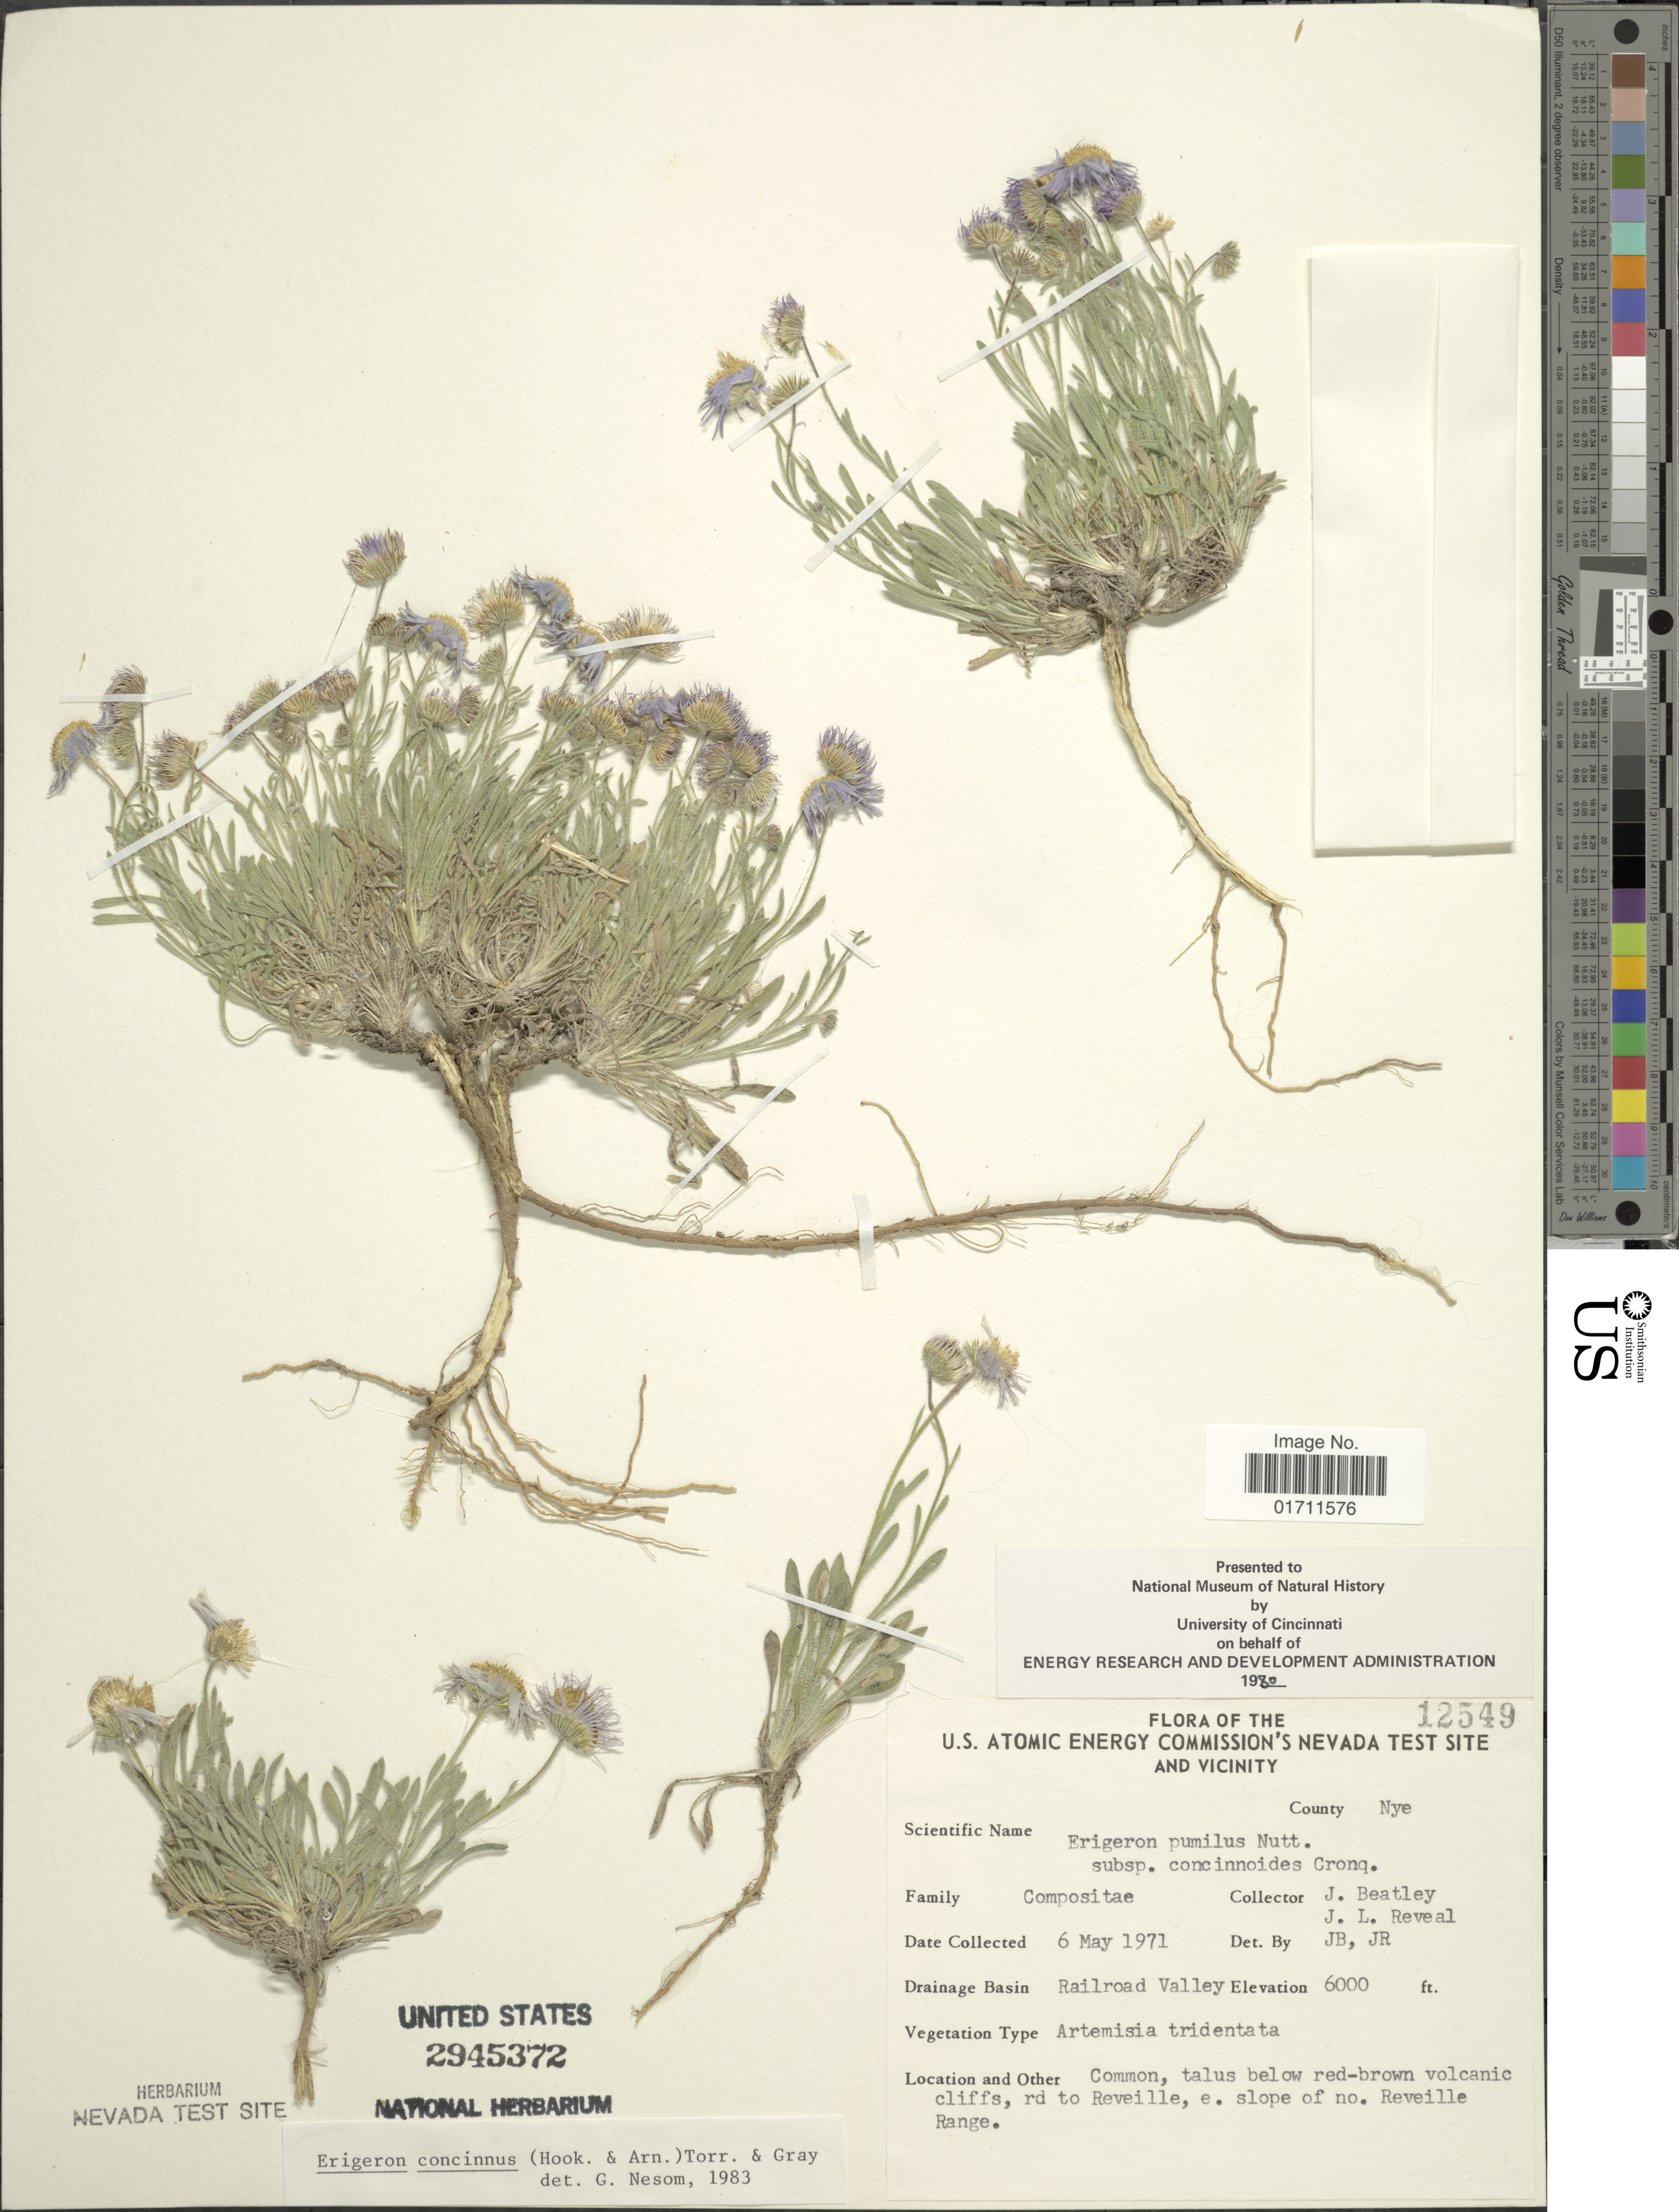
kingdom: Plantae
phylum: Tracheophyta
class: Magnoliopsida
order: Asterales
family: Asteraceae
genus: Erigeron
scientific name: Erigeron concinnus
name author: (Hook. & Arn.) Torr. & A. Gray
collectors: J. C. Beatley & J. L. Reveal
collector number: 12549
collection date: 1971-05-06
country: United States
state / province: Nevada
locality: U.S. Atomic Energy Commisson's Nevada Test Site and Vicinity, County Nye, Drainage Basin Railroad Valley, Common, talus below red-brown volcanic cliffs, rd to Reveille, e. slope of no. Reveille Range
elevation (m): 1829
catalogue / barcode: US 2945372